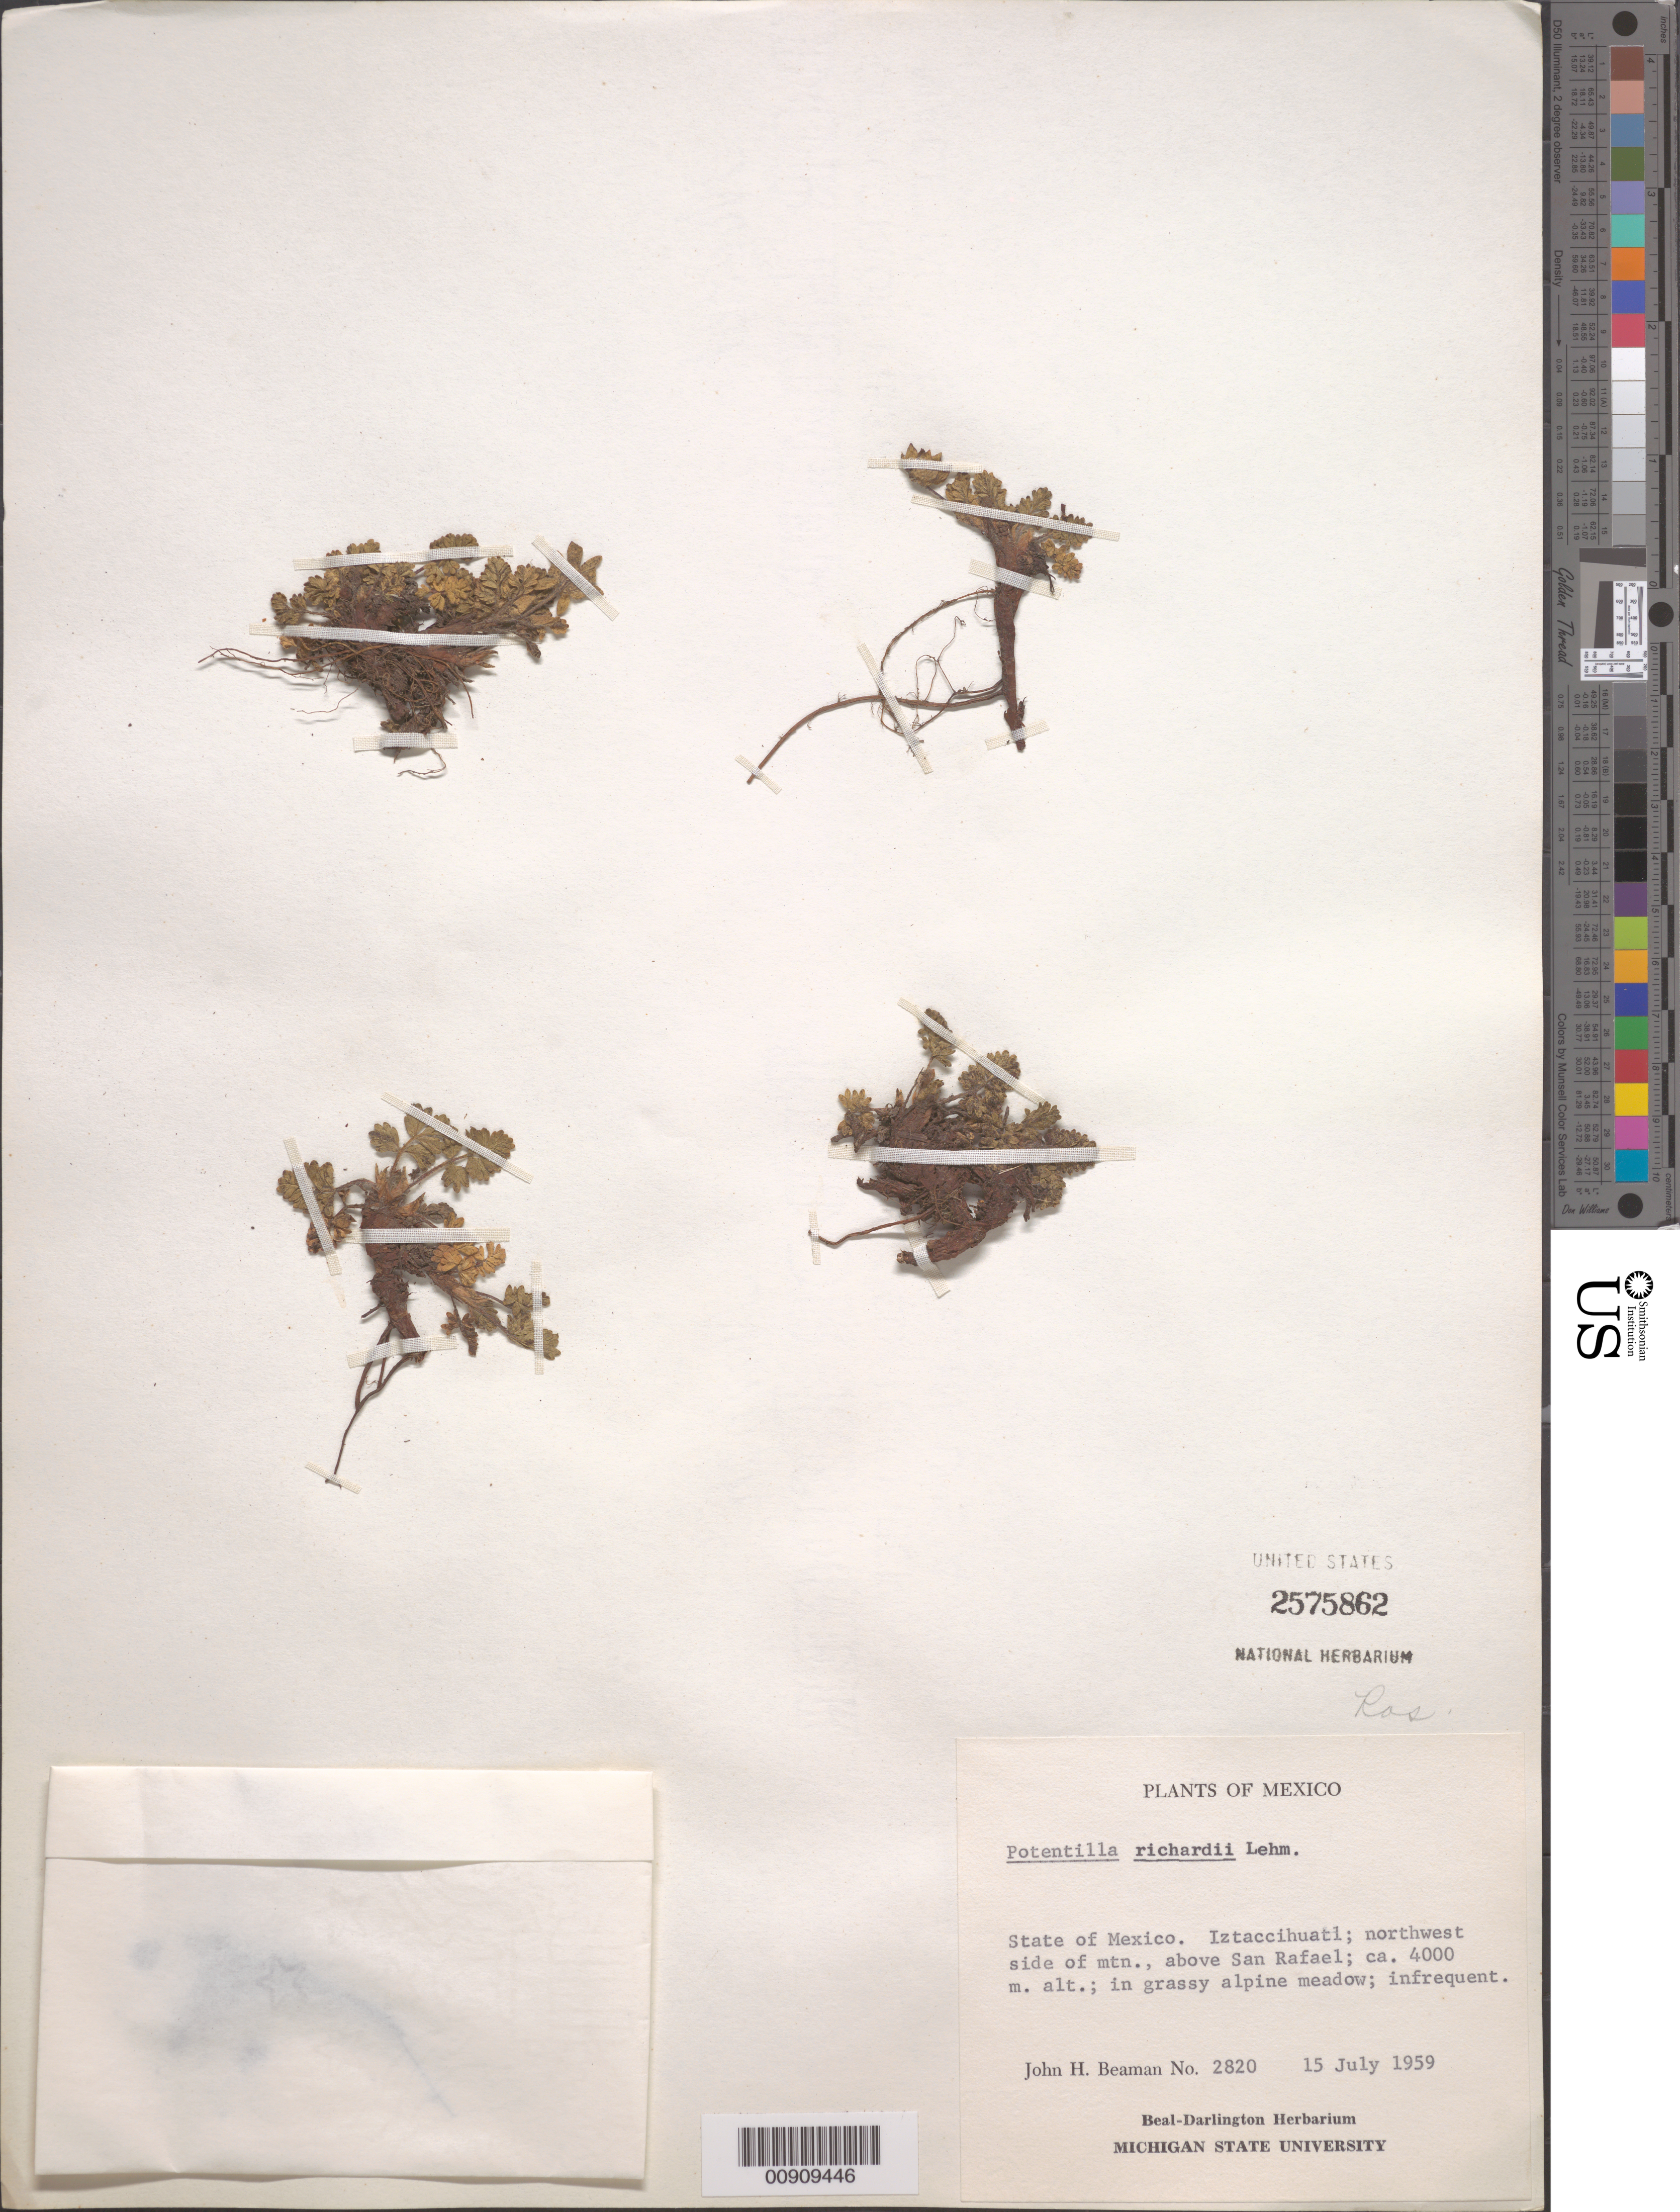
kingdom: Plantae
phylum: Tracheophyta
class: Magnoliopsida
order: Rosales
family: Rosaceae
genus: Potentilla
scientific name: Potentilla richardii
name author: Lehm.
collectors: J. H. Beaman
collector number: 2820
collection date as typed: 15 Jul 1959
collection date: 1959-07-15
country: Mexico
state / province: México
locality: State of Mexico. Iztaccihuatl; northwest side of mtn., above San Rafael.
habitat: In grassy alpine meadow.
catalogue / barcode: US 2575862